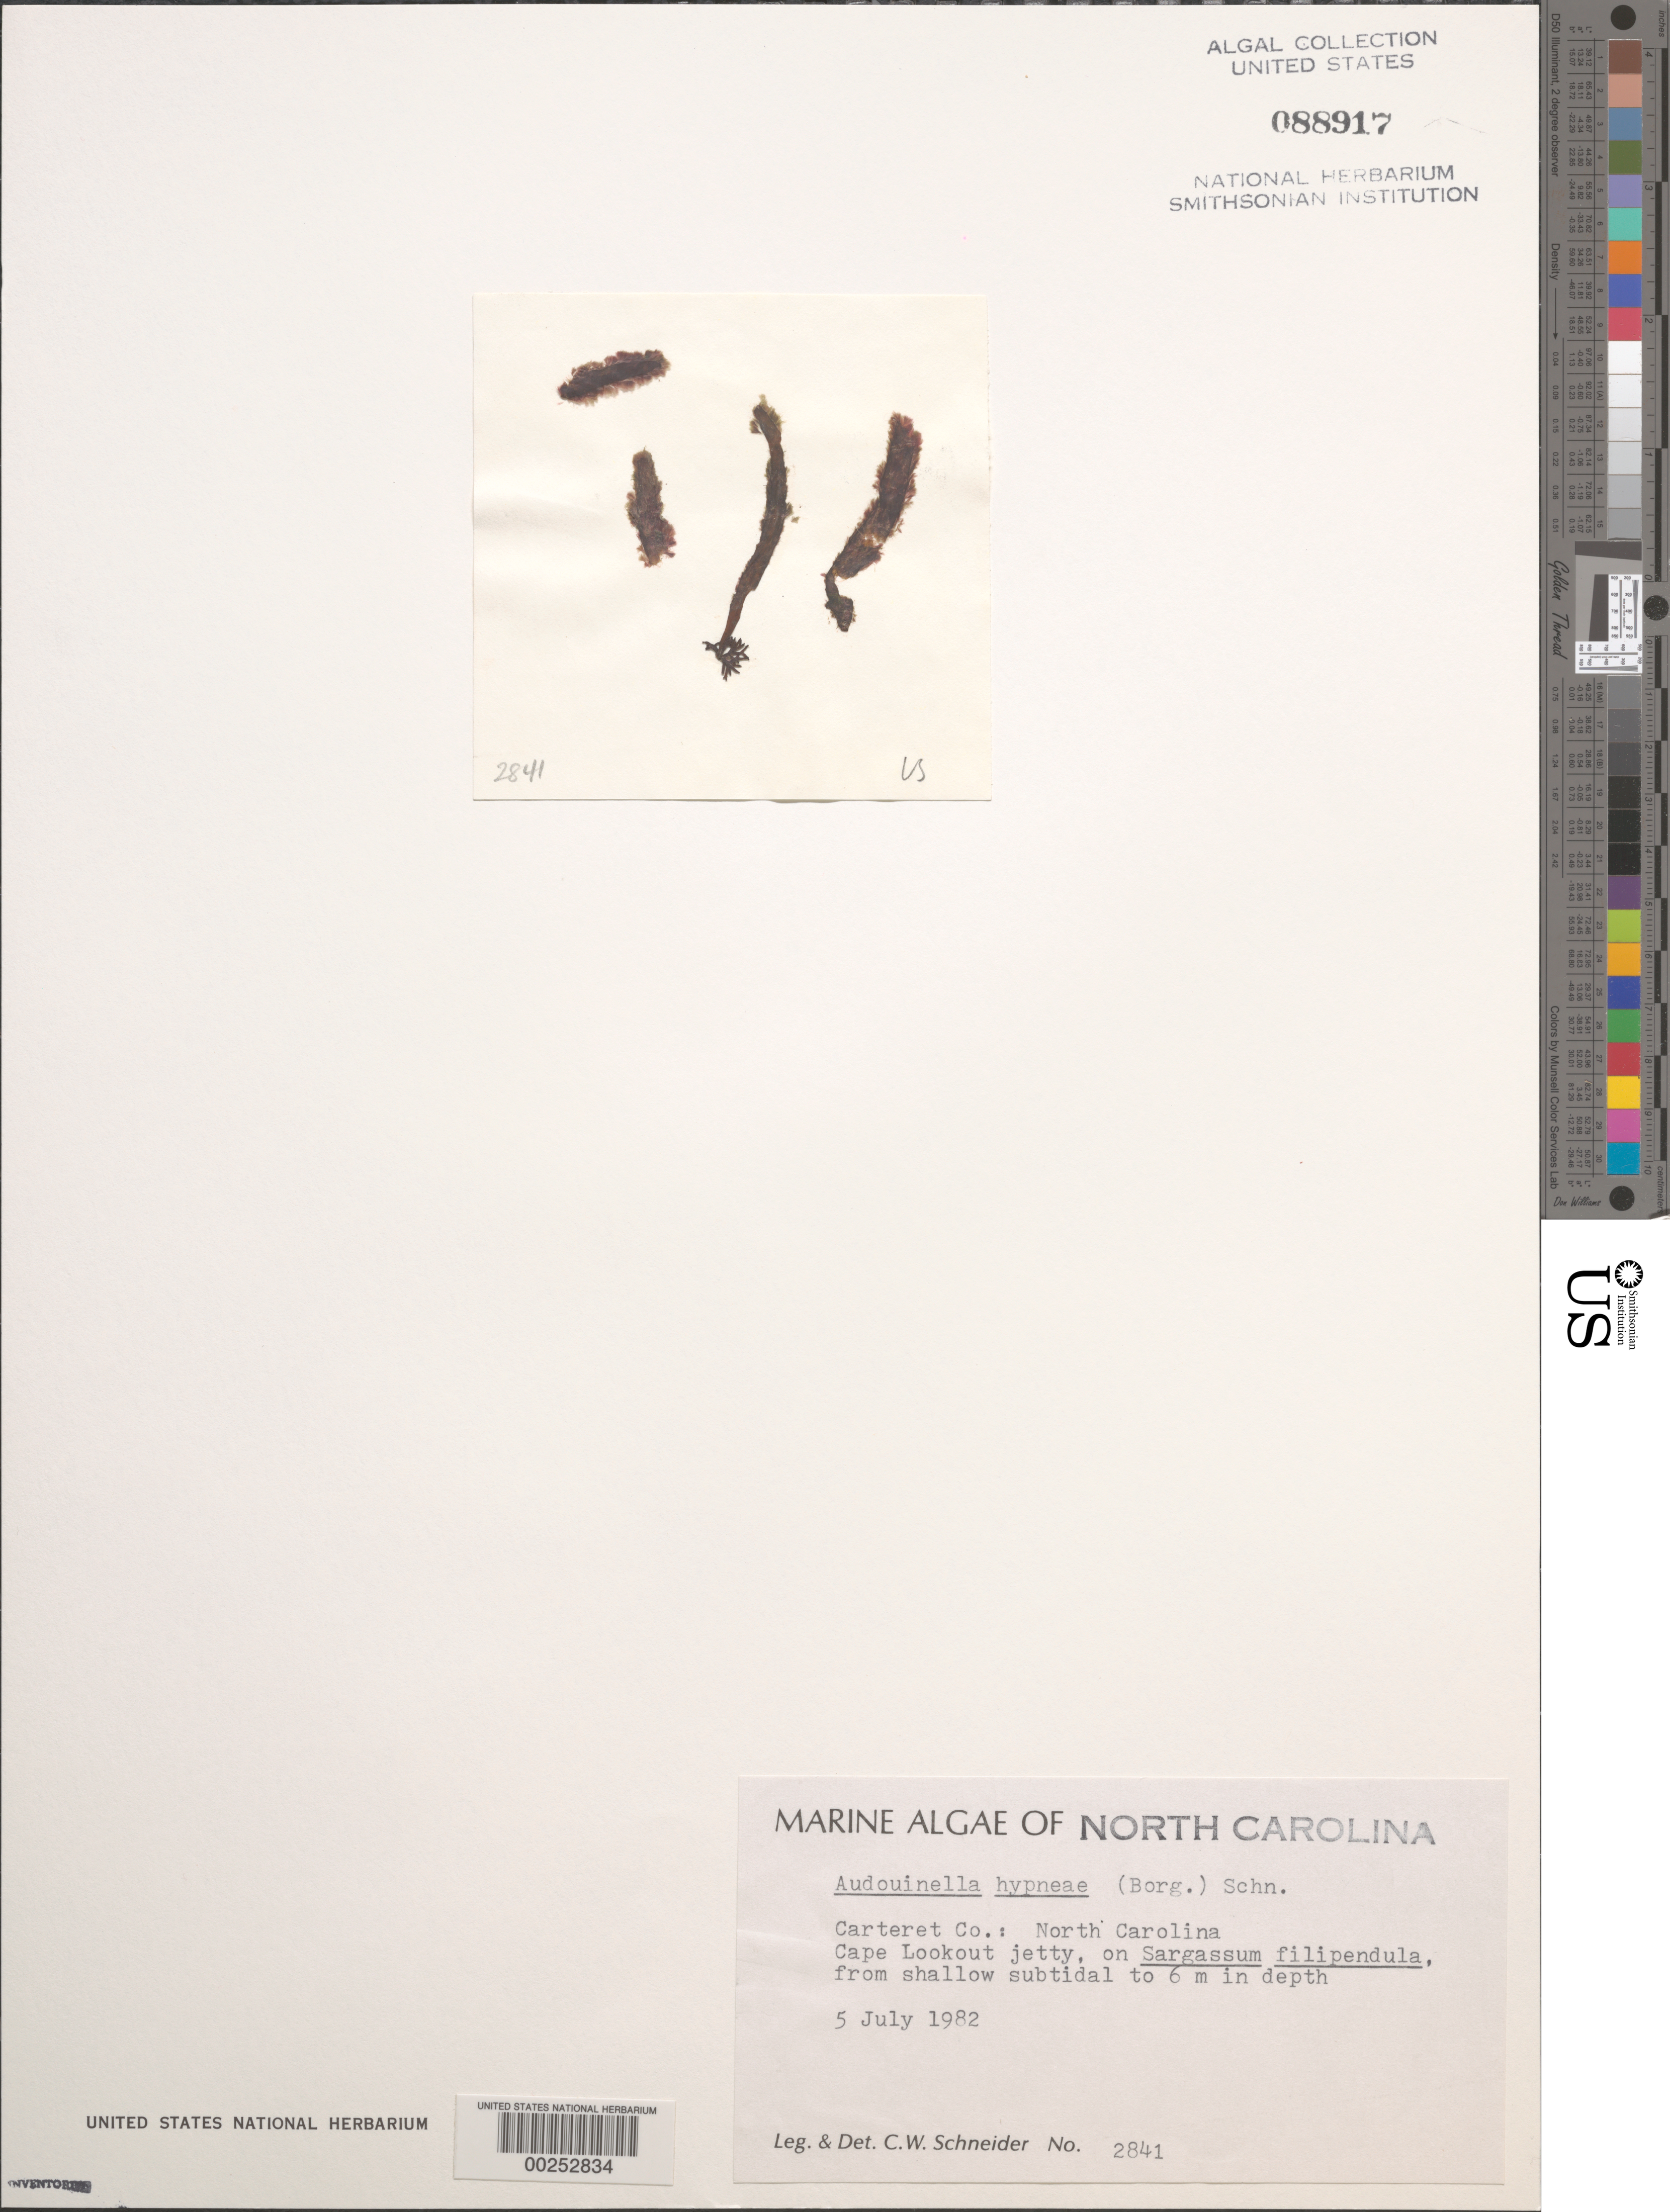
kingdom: Plantae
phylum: Rhodophyta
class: Florideophyceae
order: Colaconematales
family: Colaconemataceae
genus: Colaconema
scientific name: Colaconema hypneae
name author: (Børgesen) A.A.Santos & C.W.N.Moura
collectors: C. W. Schneider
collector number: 2841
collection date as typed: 05 Jul 1982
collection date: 1982-07-05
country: United States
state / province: North Carolina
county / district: Carteret County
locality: Cape Lookout jetty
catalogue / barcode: US 88917